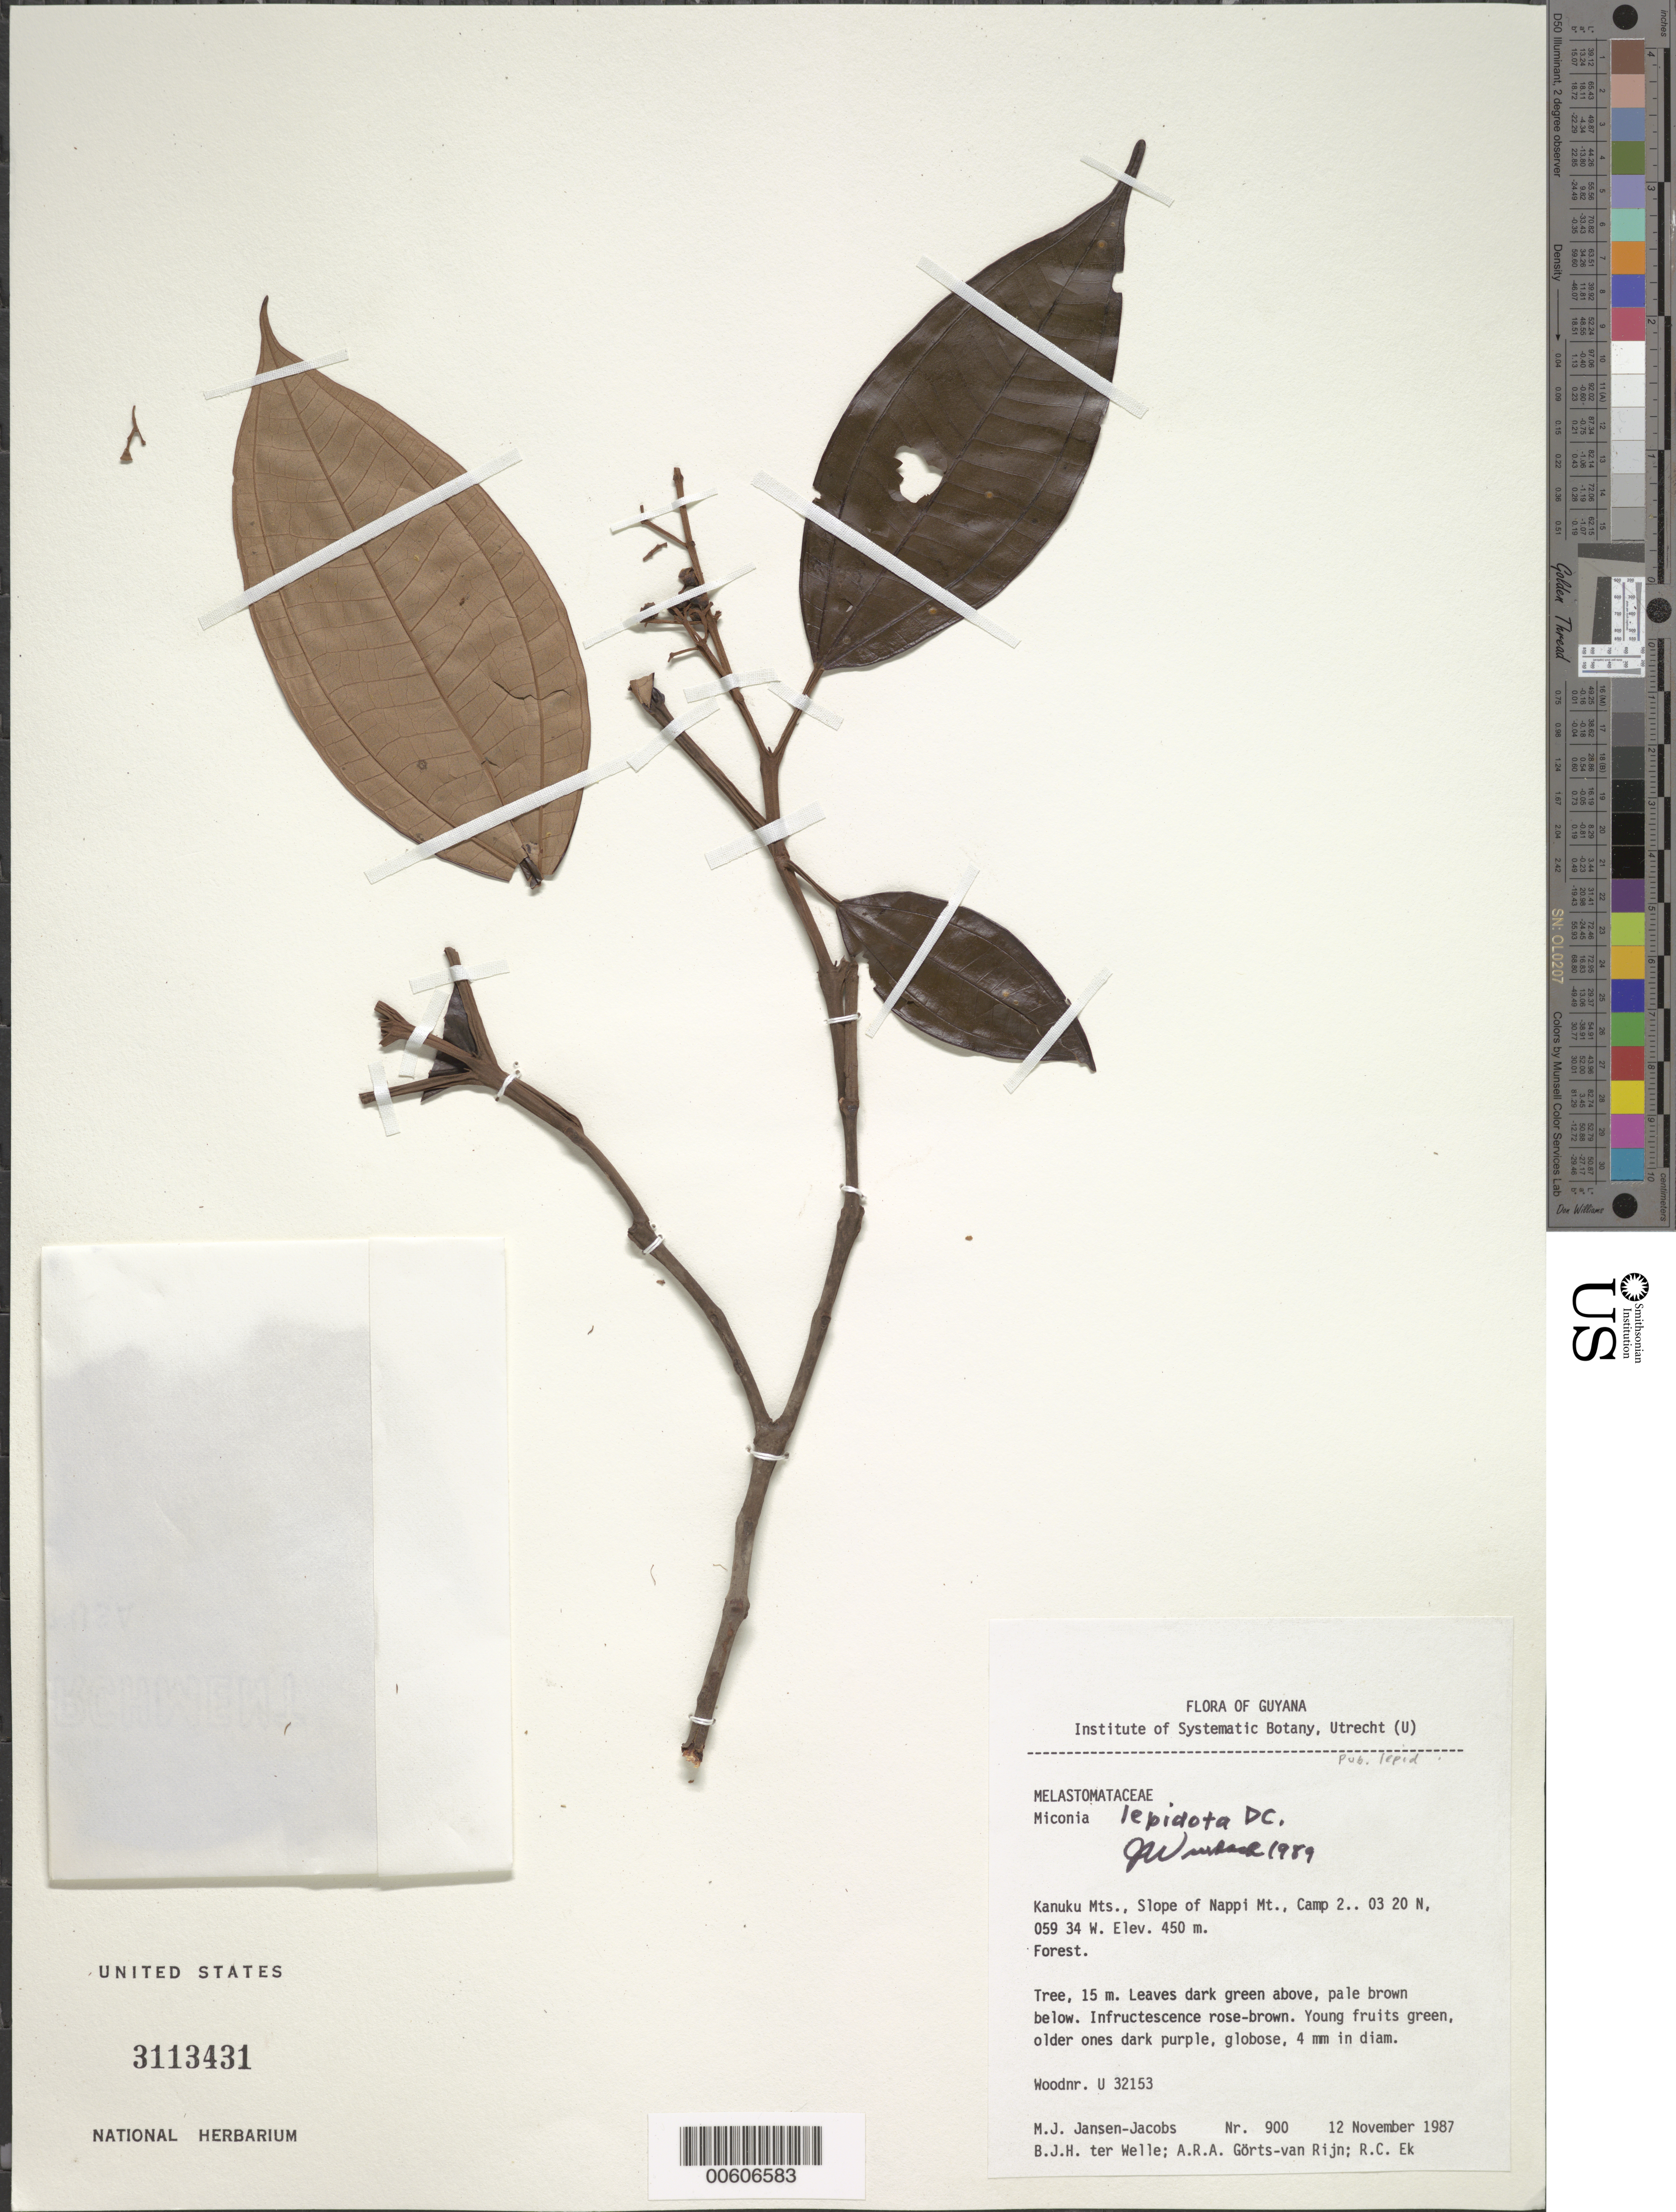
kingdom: Plantae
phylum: Tracheophyta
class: Magnoliopsida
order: Myrtales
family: Melastomataceae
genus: Miconia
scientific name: Miconia lepidota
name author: Schrank & Mart. ex DC.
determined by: Wurdack, John J., (US), US (UNITED STATES)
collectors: M. J. Jansen-Jacobs, B. Welle, A. .R. A. Görts-van Rijn & R. C. Ek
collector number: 900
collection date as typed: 12-Nov-87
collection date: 1987-11-12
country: Guyana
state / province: U. Takutu-U. Essequibo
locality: Kanuku Mts., Nappi Mt., camp 2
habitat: Forest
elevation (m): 450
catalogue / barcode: US 3113431